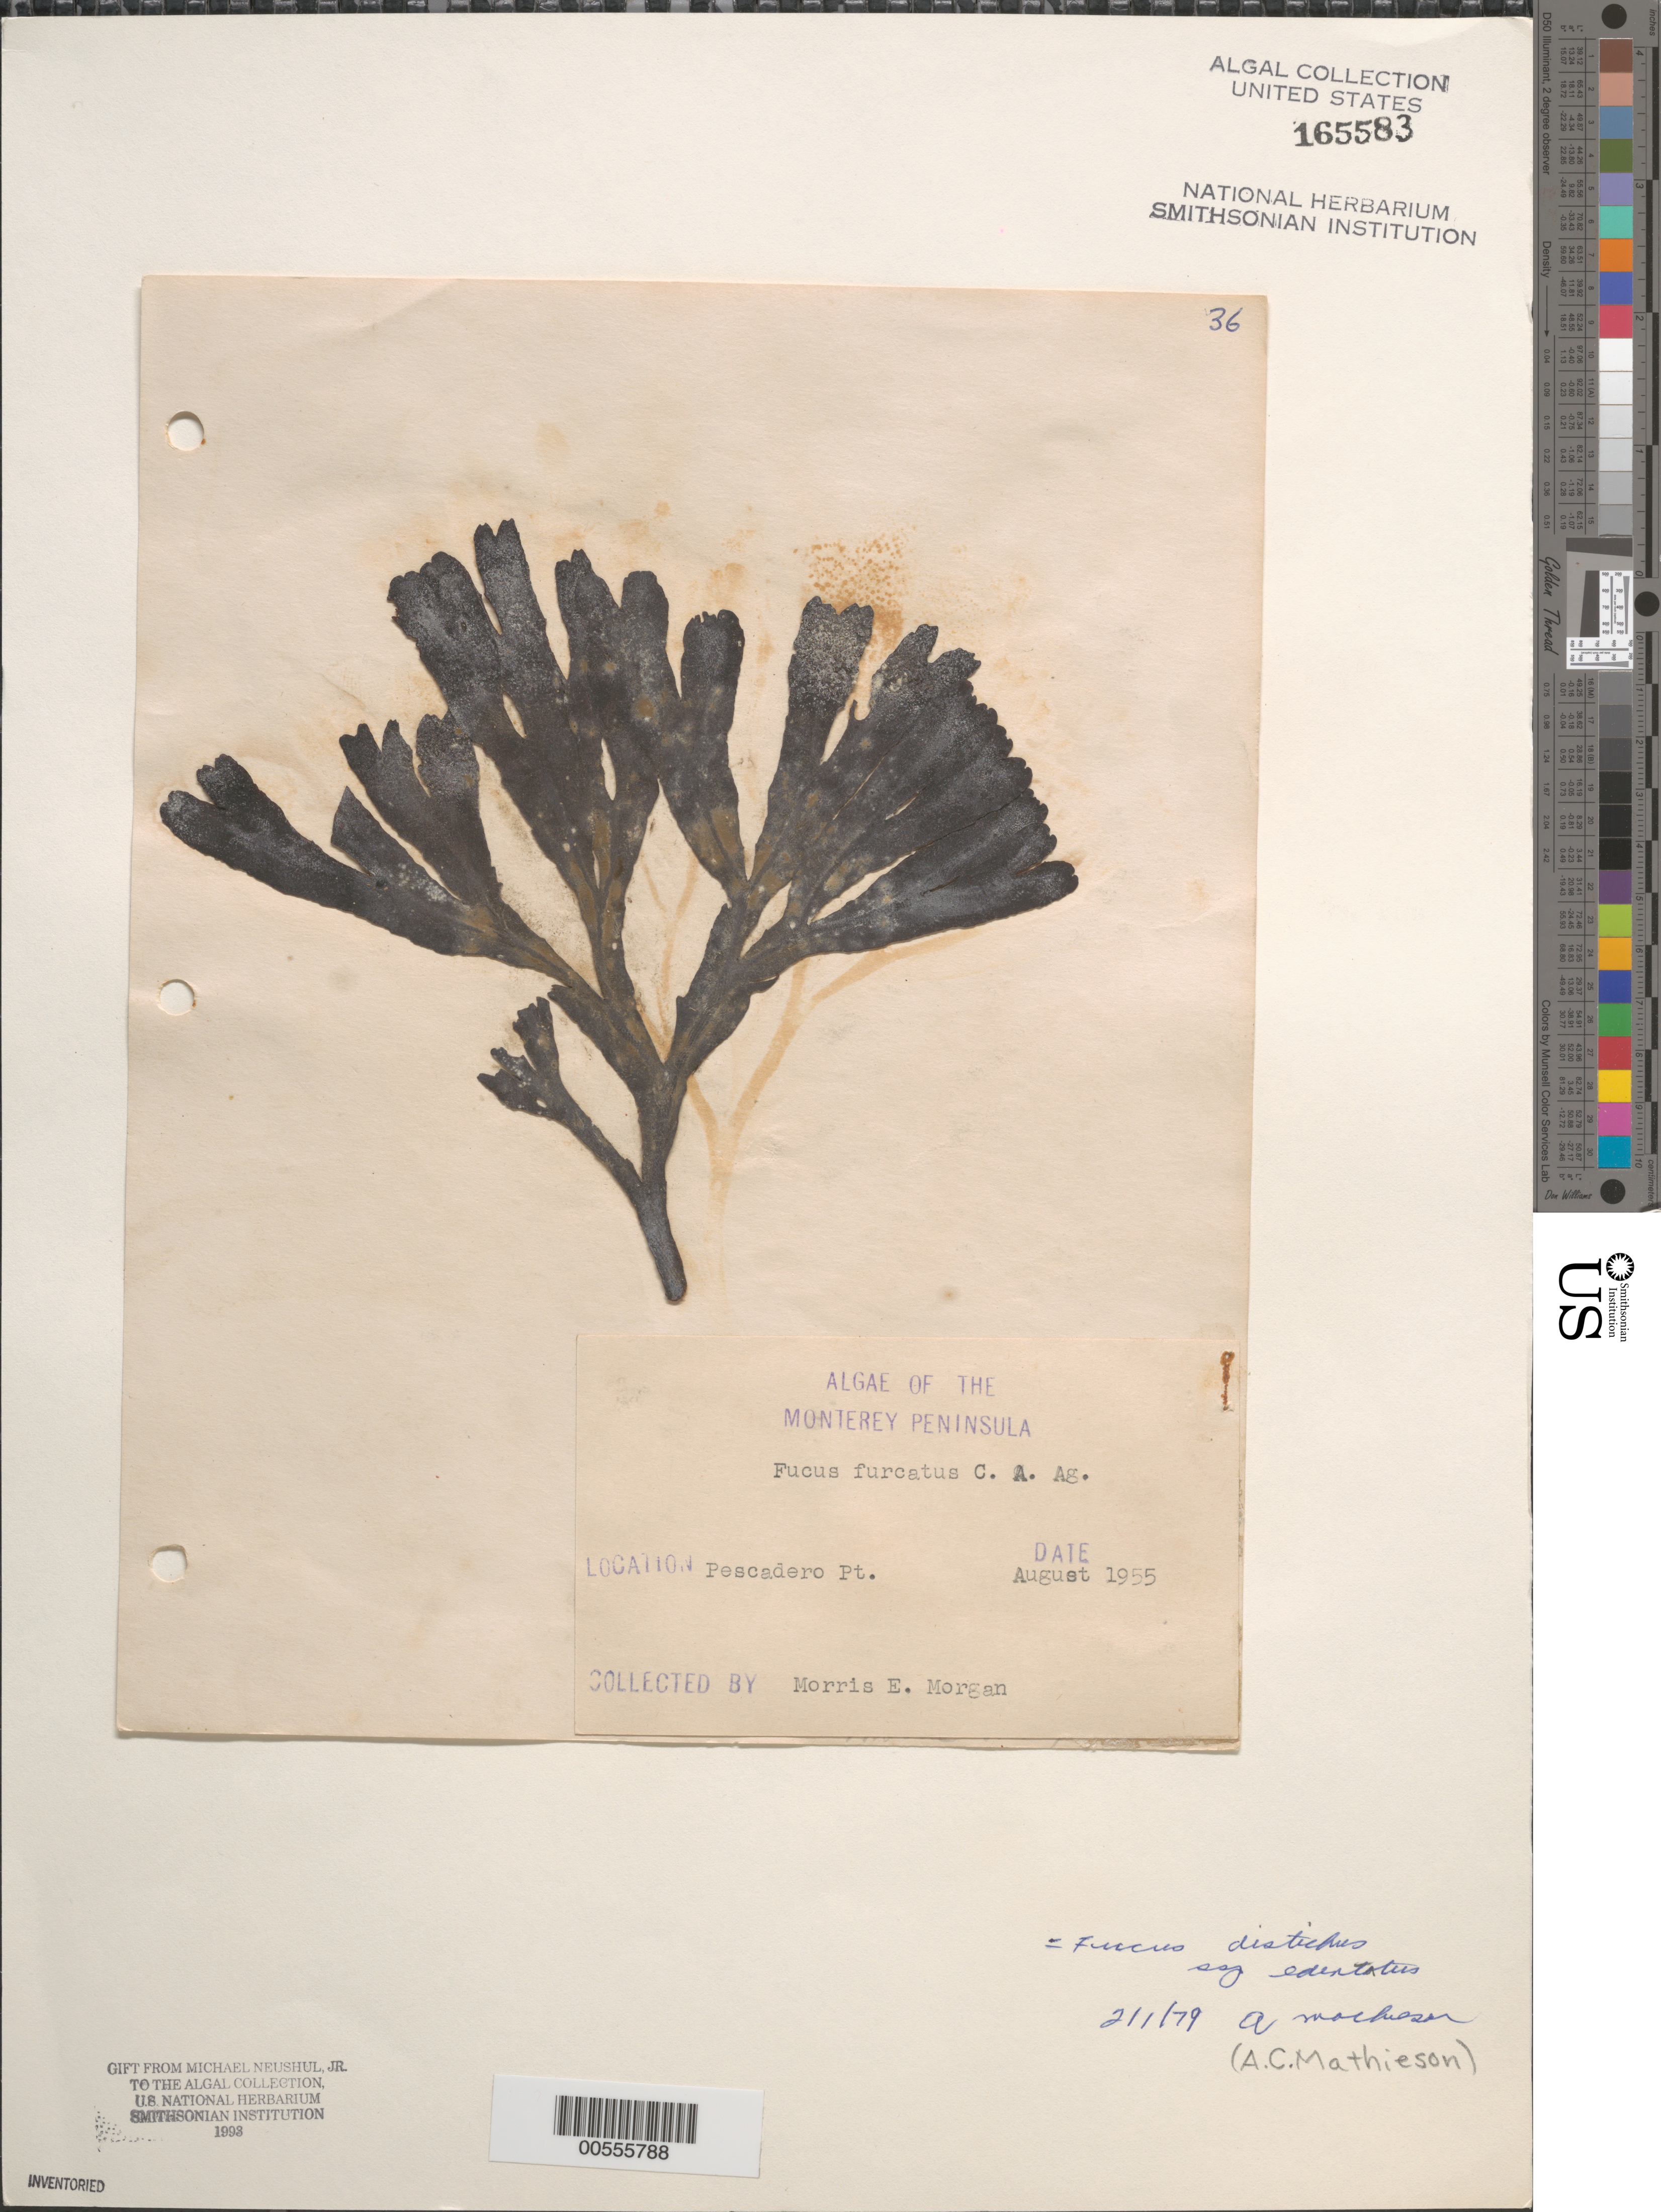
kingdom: Chromista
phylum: Ochrophyta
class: Phaeophyceae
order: Fucales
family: Fucaceae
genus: Fucus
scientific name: Fucus distichus subsp. edentatus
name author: (Bach. Pyl.) H.T. Powell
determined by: Mathieson, A. C.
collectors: M. Morgan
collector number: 36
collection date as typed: Aug 1955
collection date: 1955-08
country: United States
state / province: California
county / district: Monterey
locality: Pescadero Point, Monterey Peninsula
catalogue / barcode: US 165583